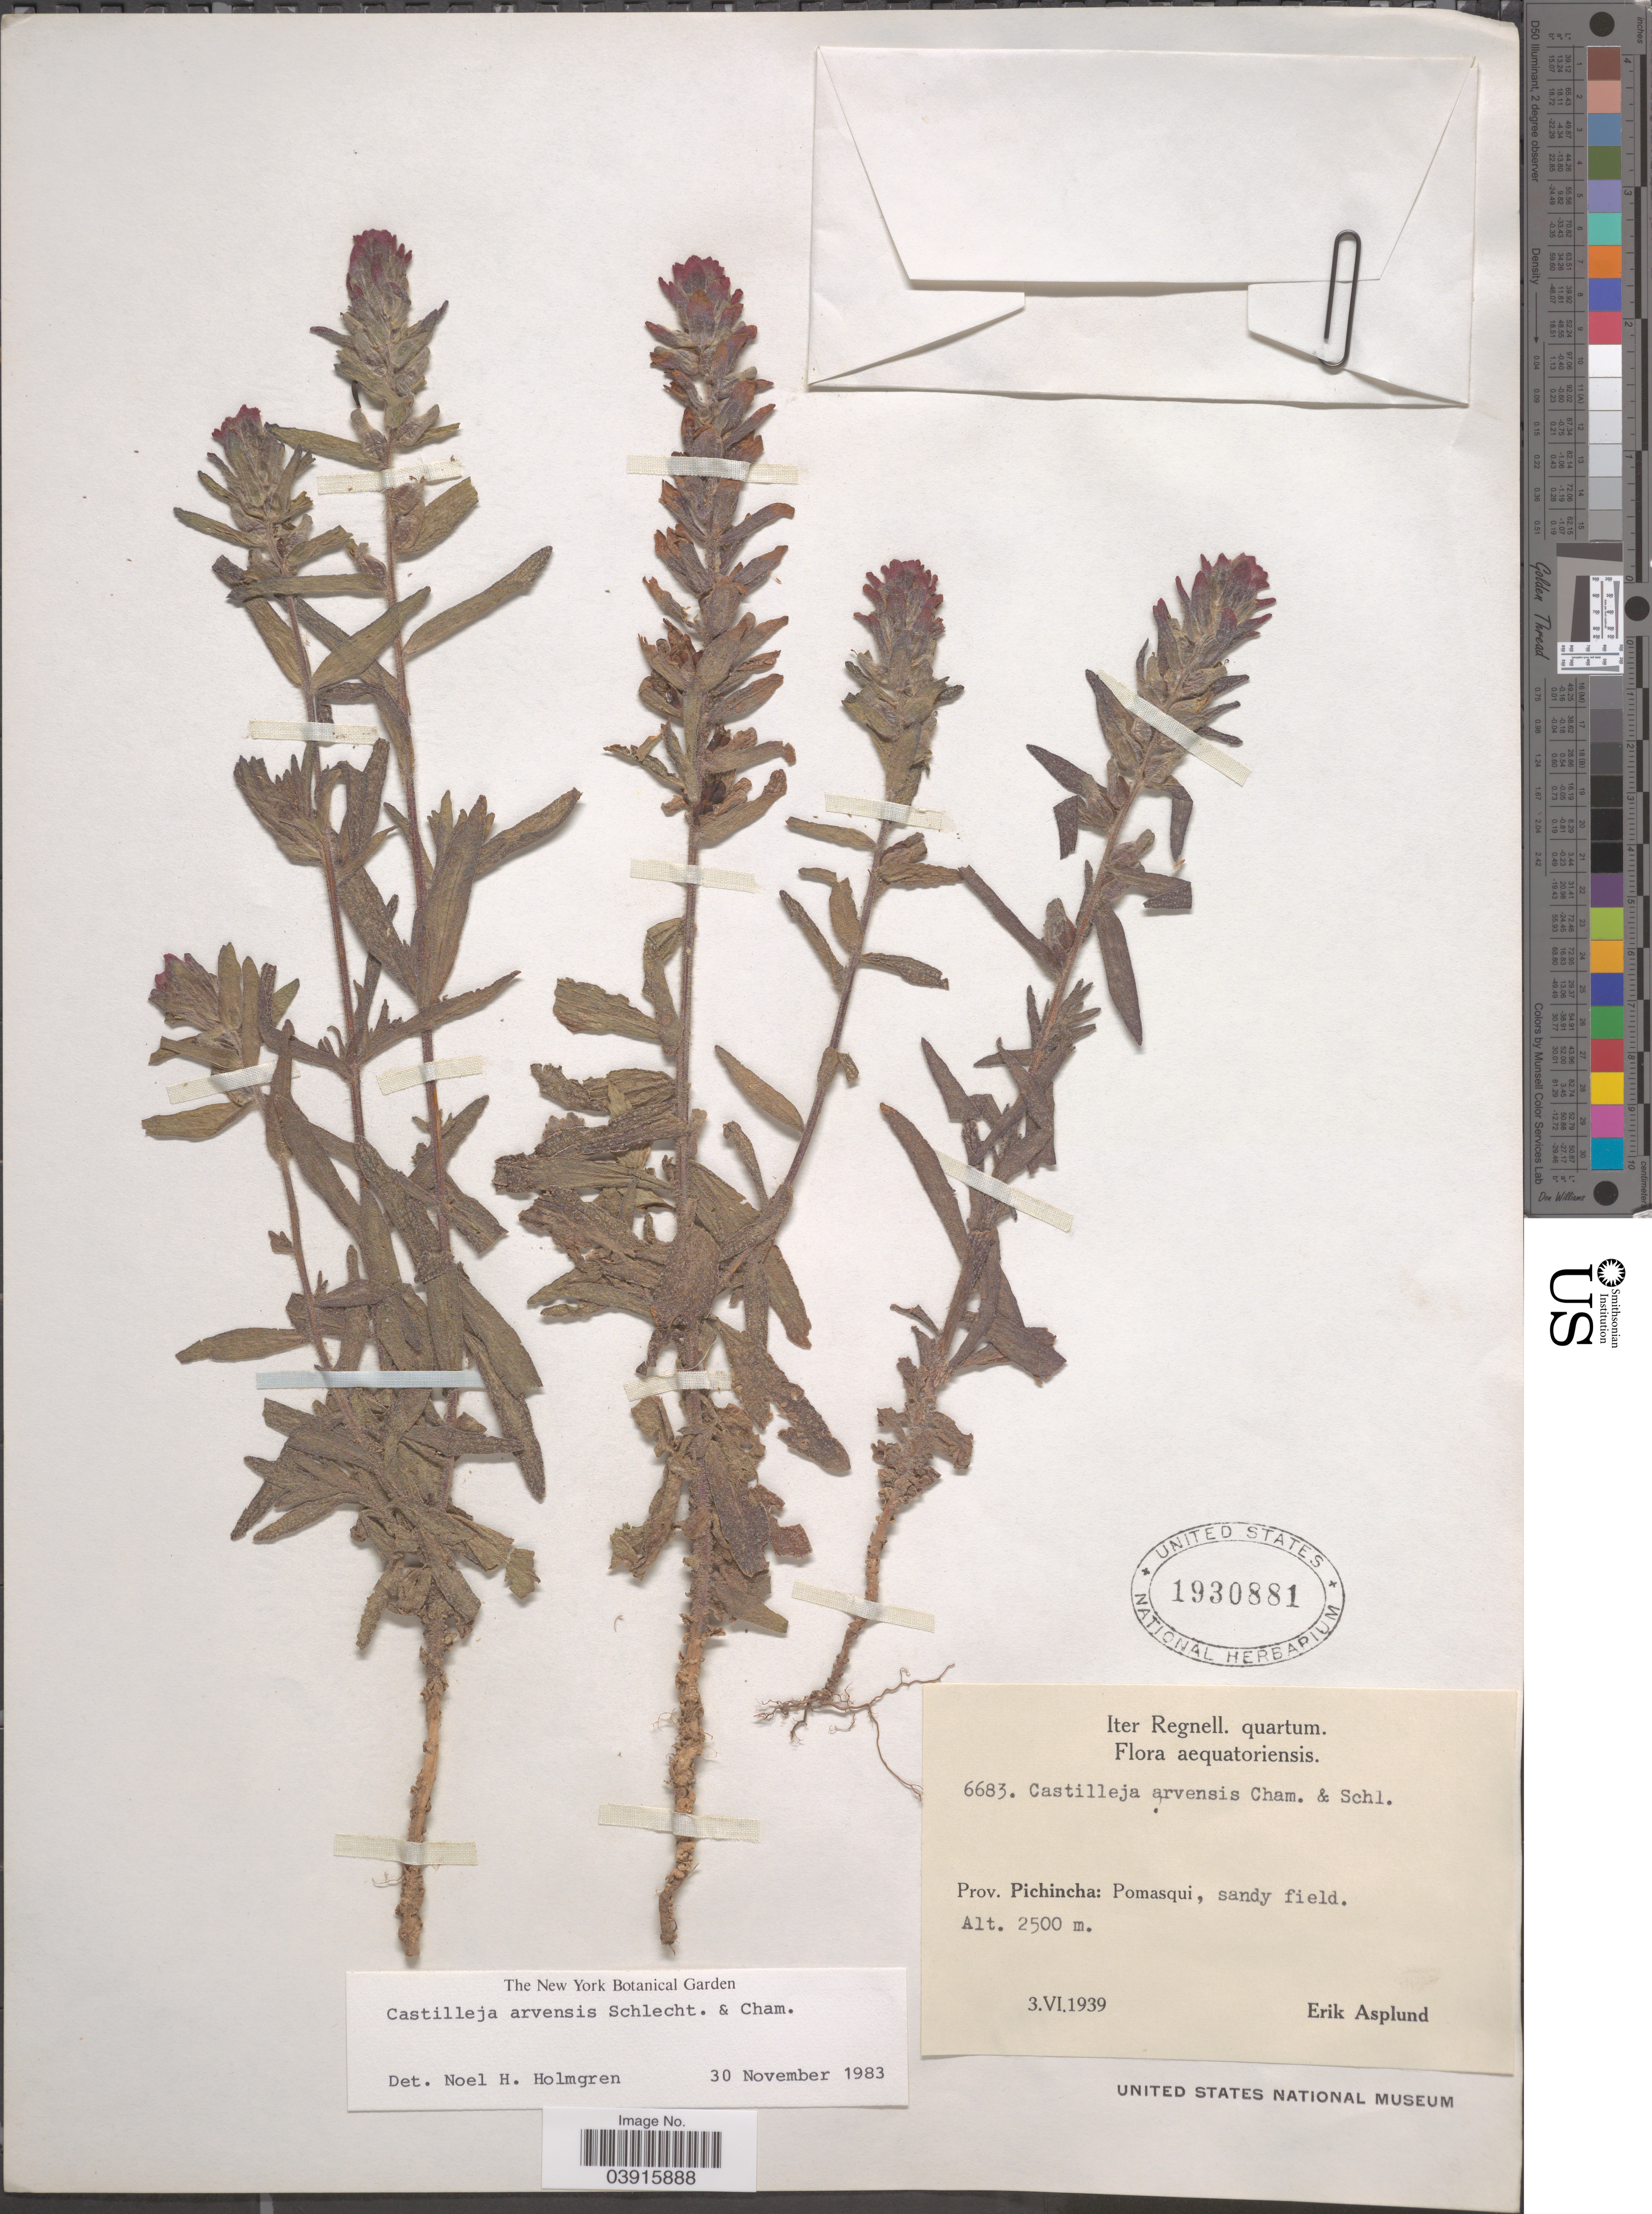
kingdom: Plantae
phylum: Tracheophyta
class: Magnoliopsida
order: Lamiales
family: Orobanchaceae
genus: Castilleja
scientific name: Castilleja arvensis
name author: Schltdl. & Cham.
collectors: E. Asplund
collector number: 6683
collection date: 1939-06-03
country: Ecuador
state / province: Pichincha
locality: Pomasqui.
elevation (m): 2500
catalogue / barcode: US 1930881